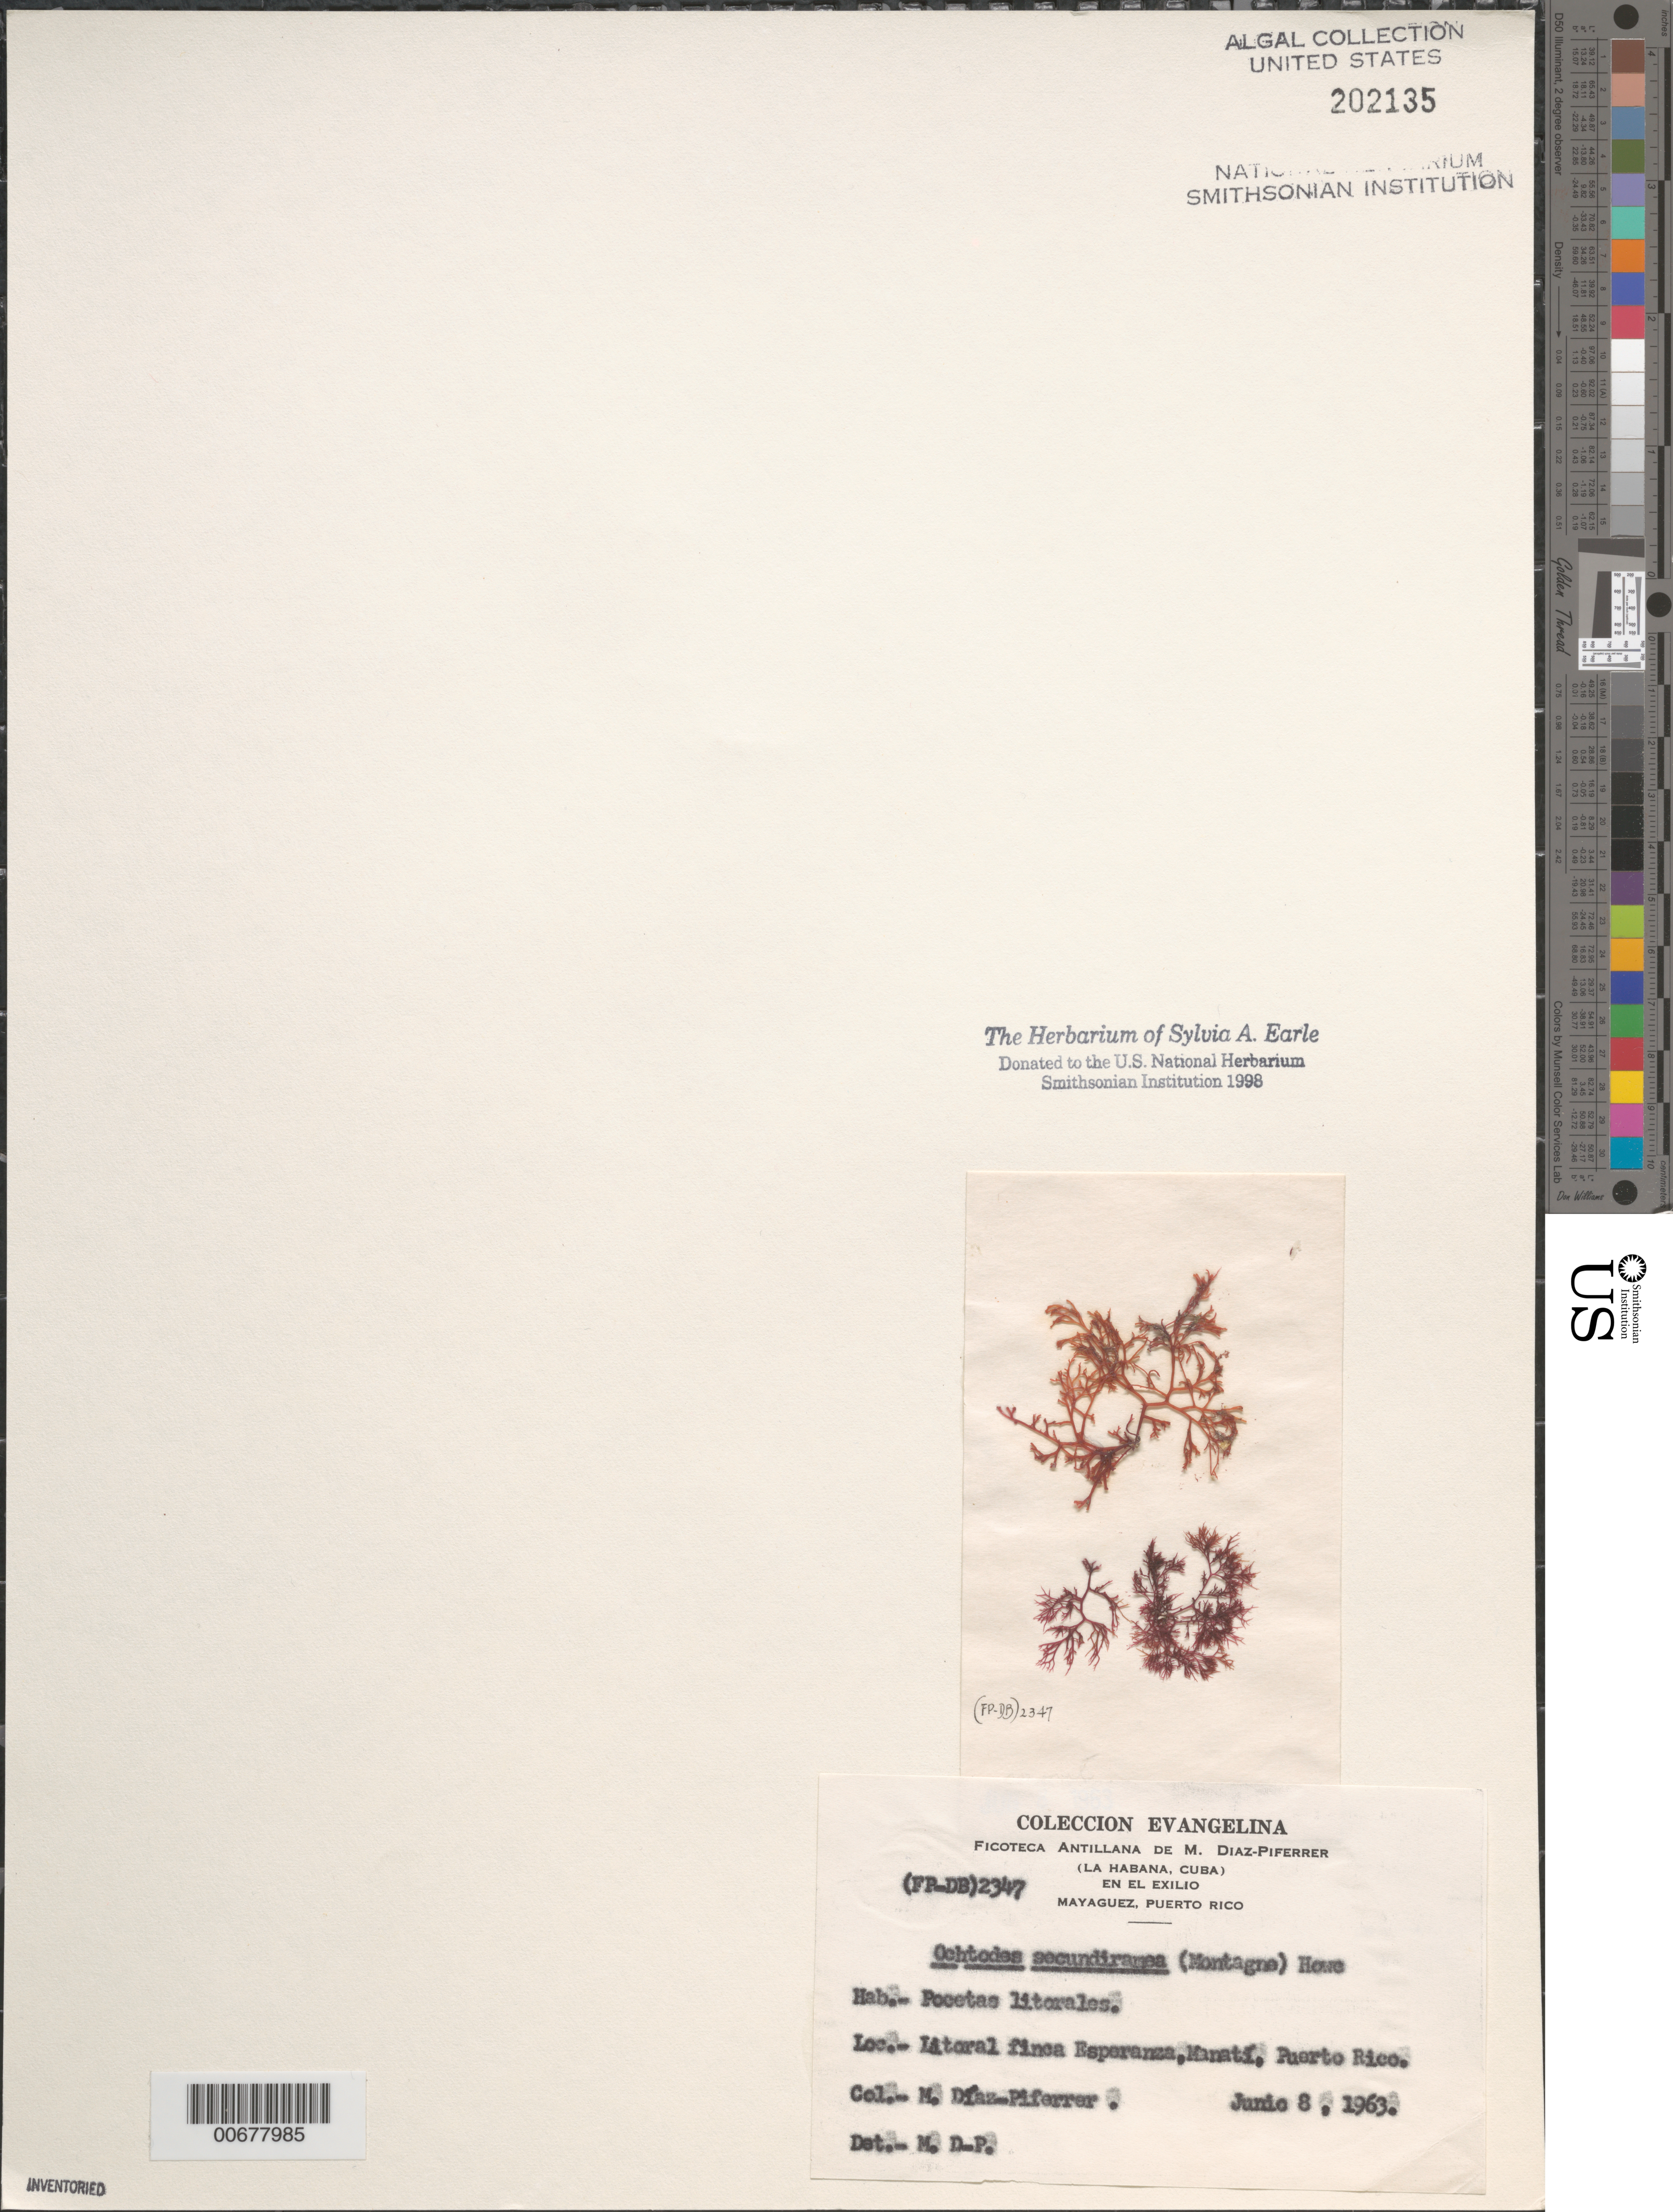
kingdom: Plantae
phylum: Rhodophyta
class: Florideophyceae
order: Gigartinales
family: Rhizophyllidaceae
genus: Ochtodes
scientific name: Ochtodes secundiramea, ined.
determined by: Diaz-Piferrer, M.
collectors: M. Diaz-Piferrer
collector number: (FP-DB) 2347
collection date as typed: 08 Jun 1963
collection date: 1963-06-08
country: Puerto Rico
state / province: Manati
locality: Esperanza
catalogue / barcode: US 202135